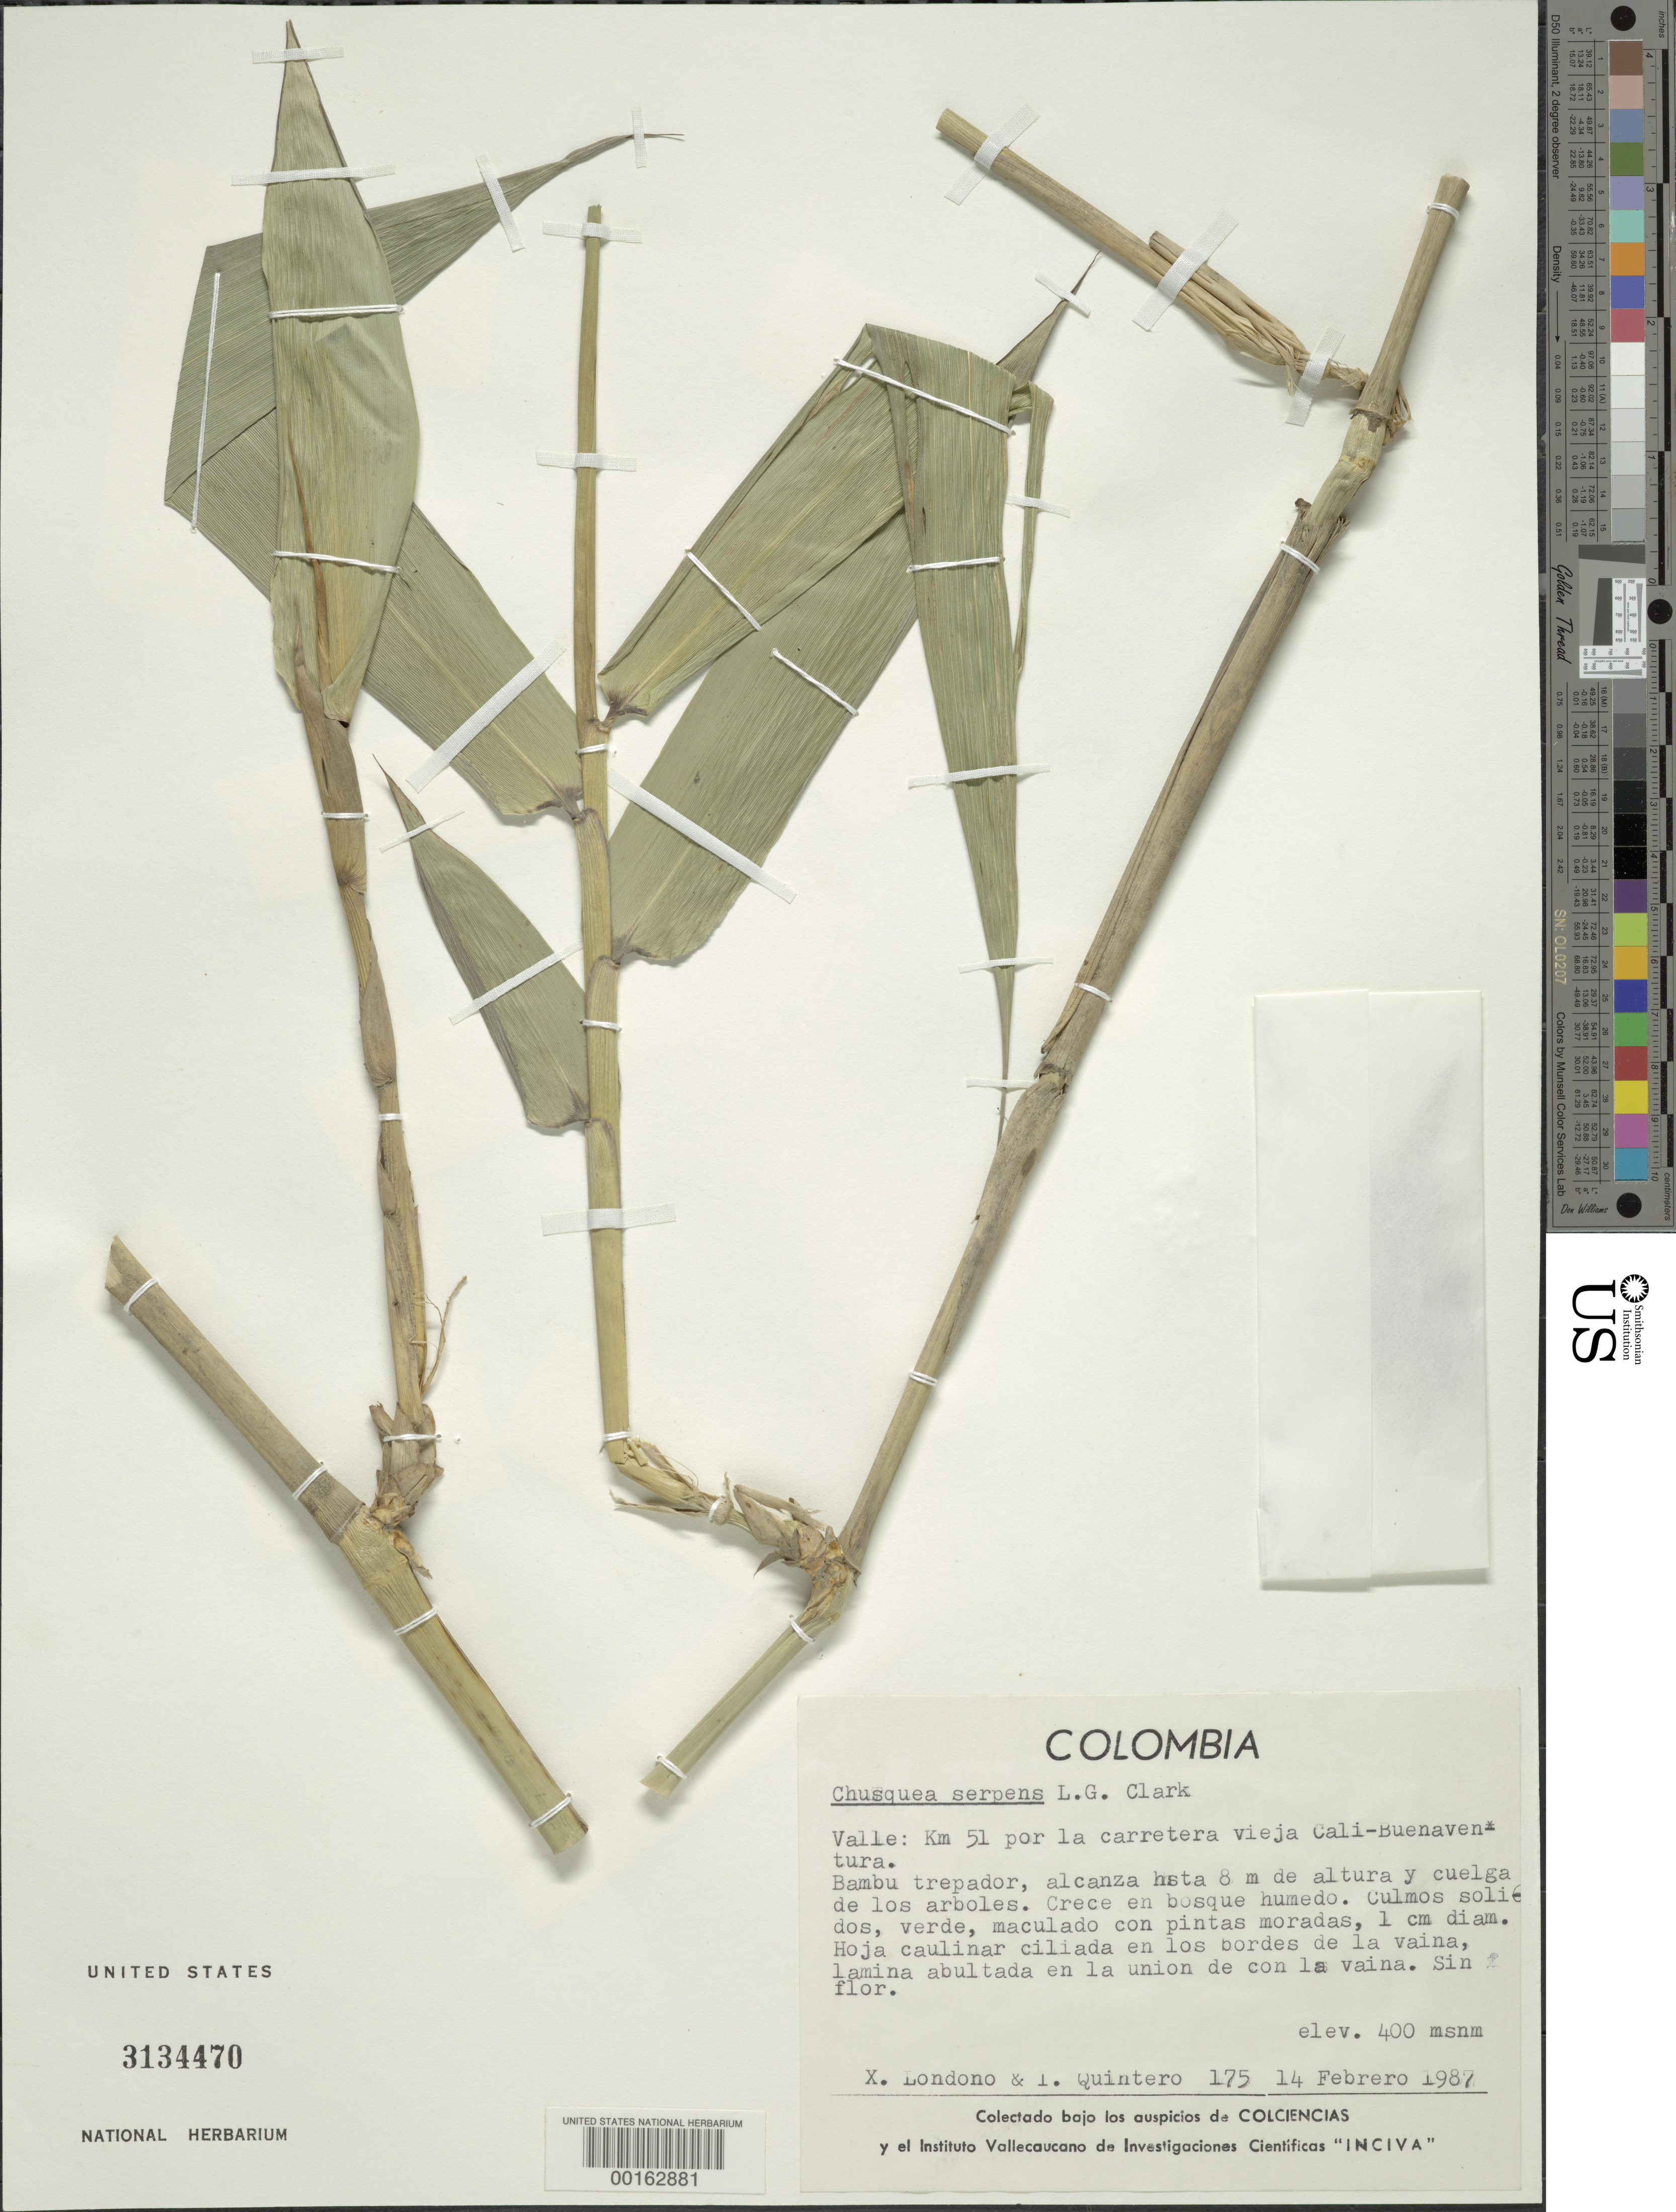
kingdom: Plantae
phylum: Tracheophyta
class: Liliopsida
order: Poales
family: Poaceae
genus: Chusquea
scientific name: Chusquea serpens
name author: L.G. Clark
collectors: X. Londoño & I. Quintero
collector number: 175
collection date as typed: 14 Feb 1987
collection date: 1987-02-14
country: Colombia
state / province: Valle del Cauca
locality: Cali-Buena Ventura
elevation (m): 400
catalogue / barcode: US 3134470